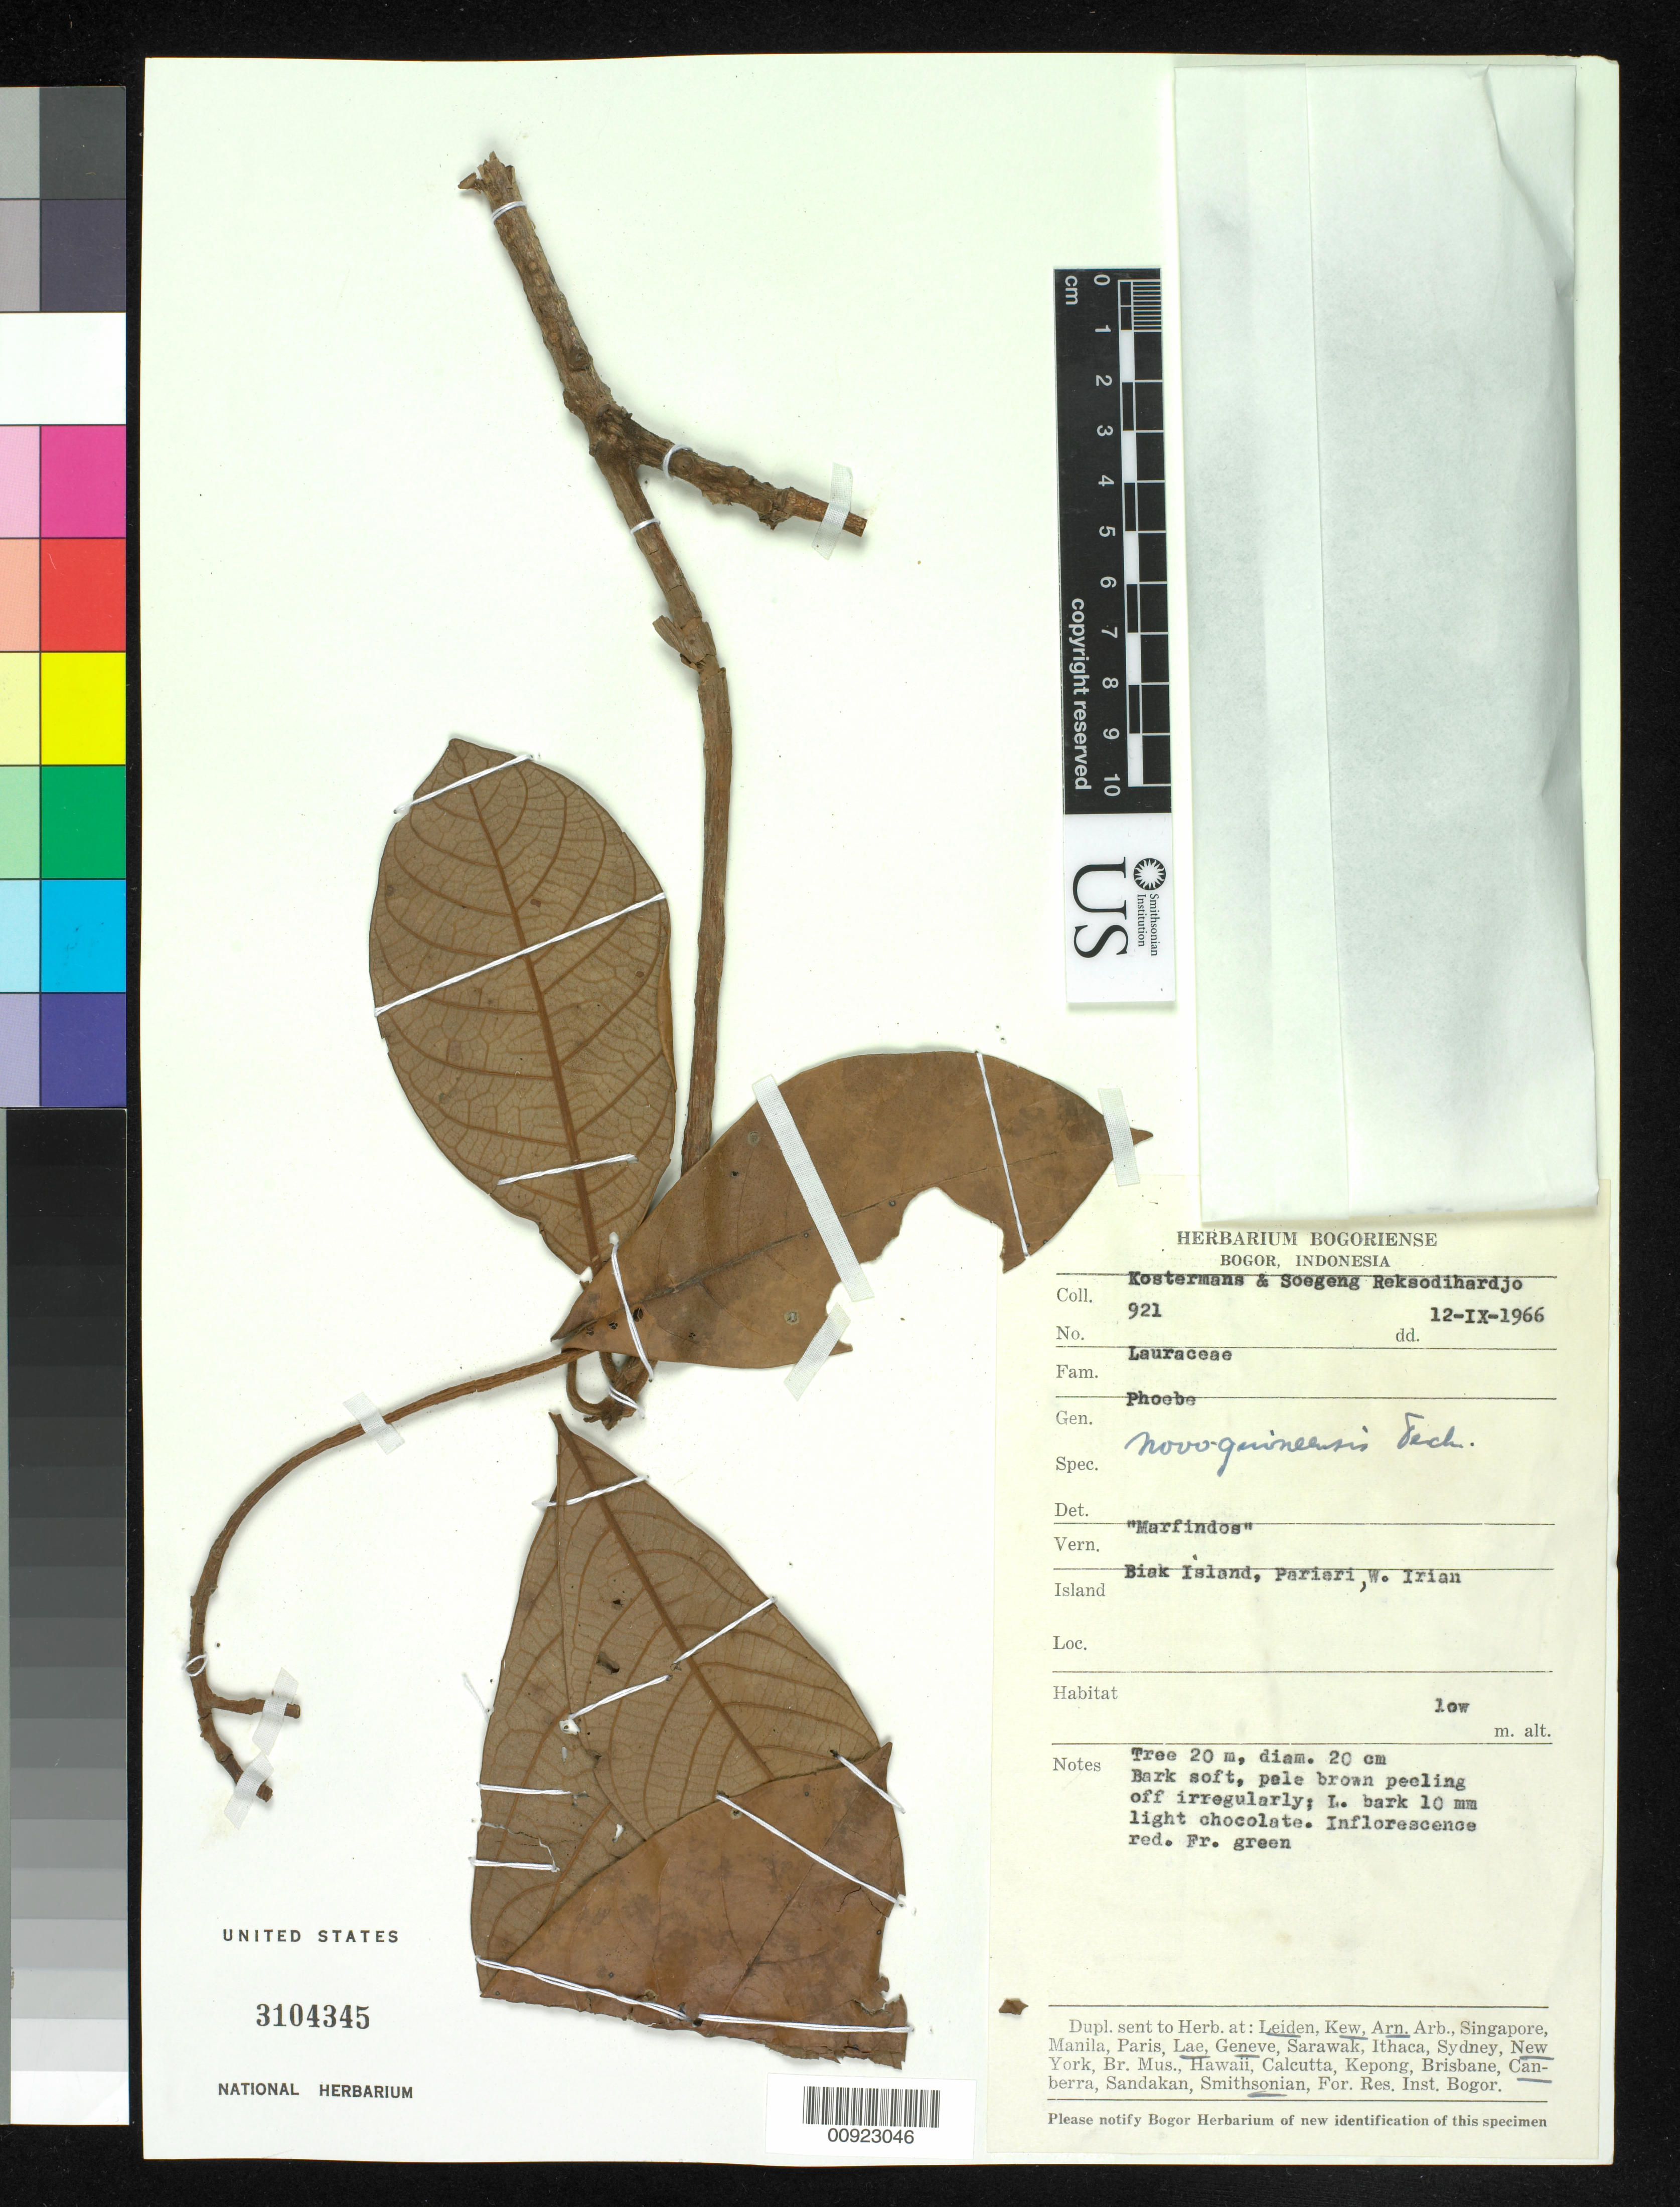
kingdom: Plantae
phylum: Tracheophyta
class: Magnoliopsida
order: Laurales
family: Lauraceae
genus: Phoebe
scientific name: Phoebe novoguineenis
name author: Teschner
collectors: W. Soegeng-Reksodihardjo & S. Reksodihardjo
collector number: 921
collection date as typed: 12 Sep 1966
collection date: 1966-09-12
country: Indonesia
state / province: Papua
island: Biak I.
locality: Parieri, West Irian, Irian Jaya.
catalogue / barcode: US 3104345